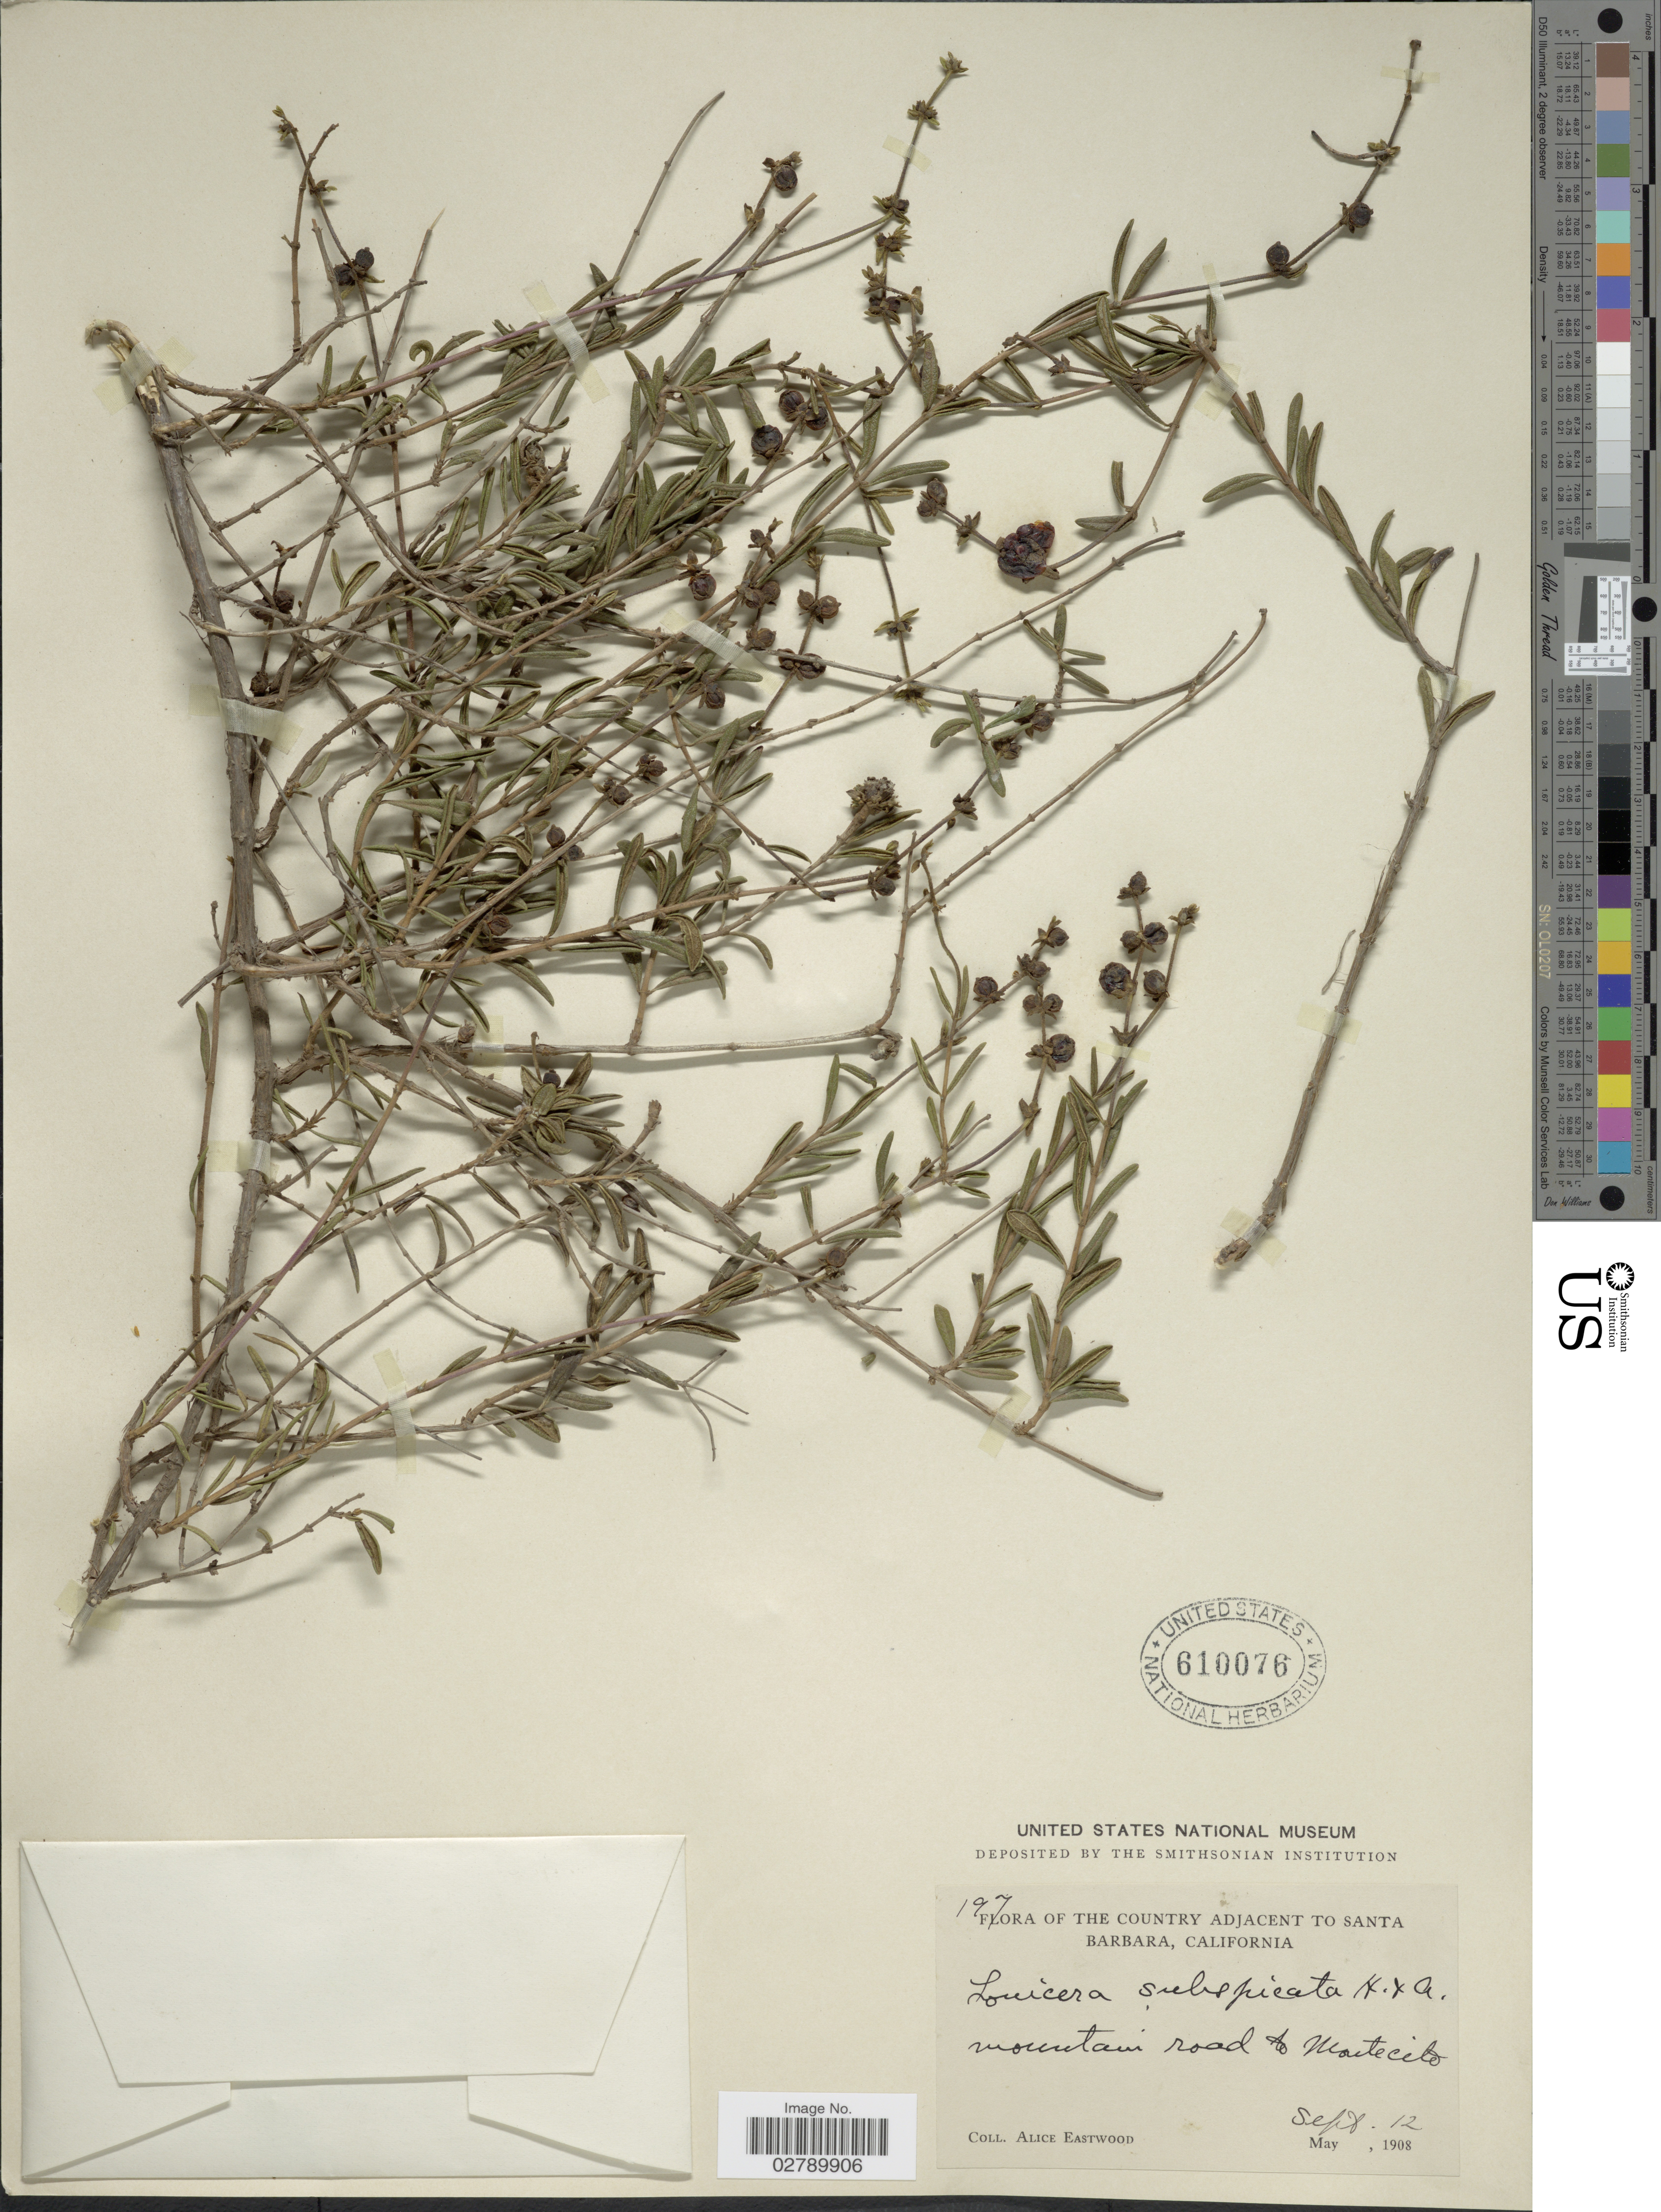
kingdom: Plantae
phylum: Tracheophyta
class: Magnoliopsida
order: Dipsacales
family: Caprifoliaceae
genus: Lonicera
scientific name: Lonicera subspicata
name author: Hook. & Arn.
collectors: A. Eastwood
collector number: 197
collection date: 1908-09-12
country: United States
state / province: California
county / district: Santa Barbara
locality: Country adjacent to Santa Barbara. Mountain road to Montecito.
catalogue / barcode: US 610076